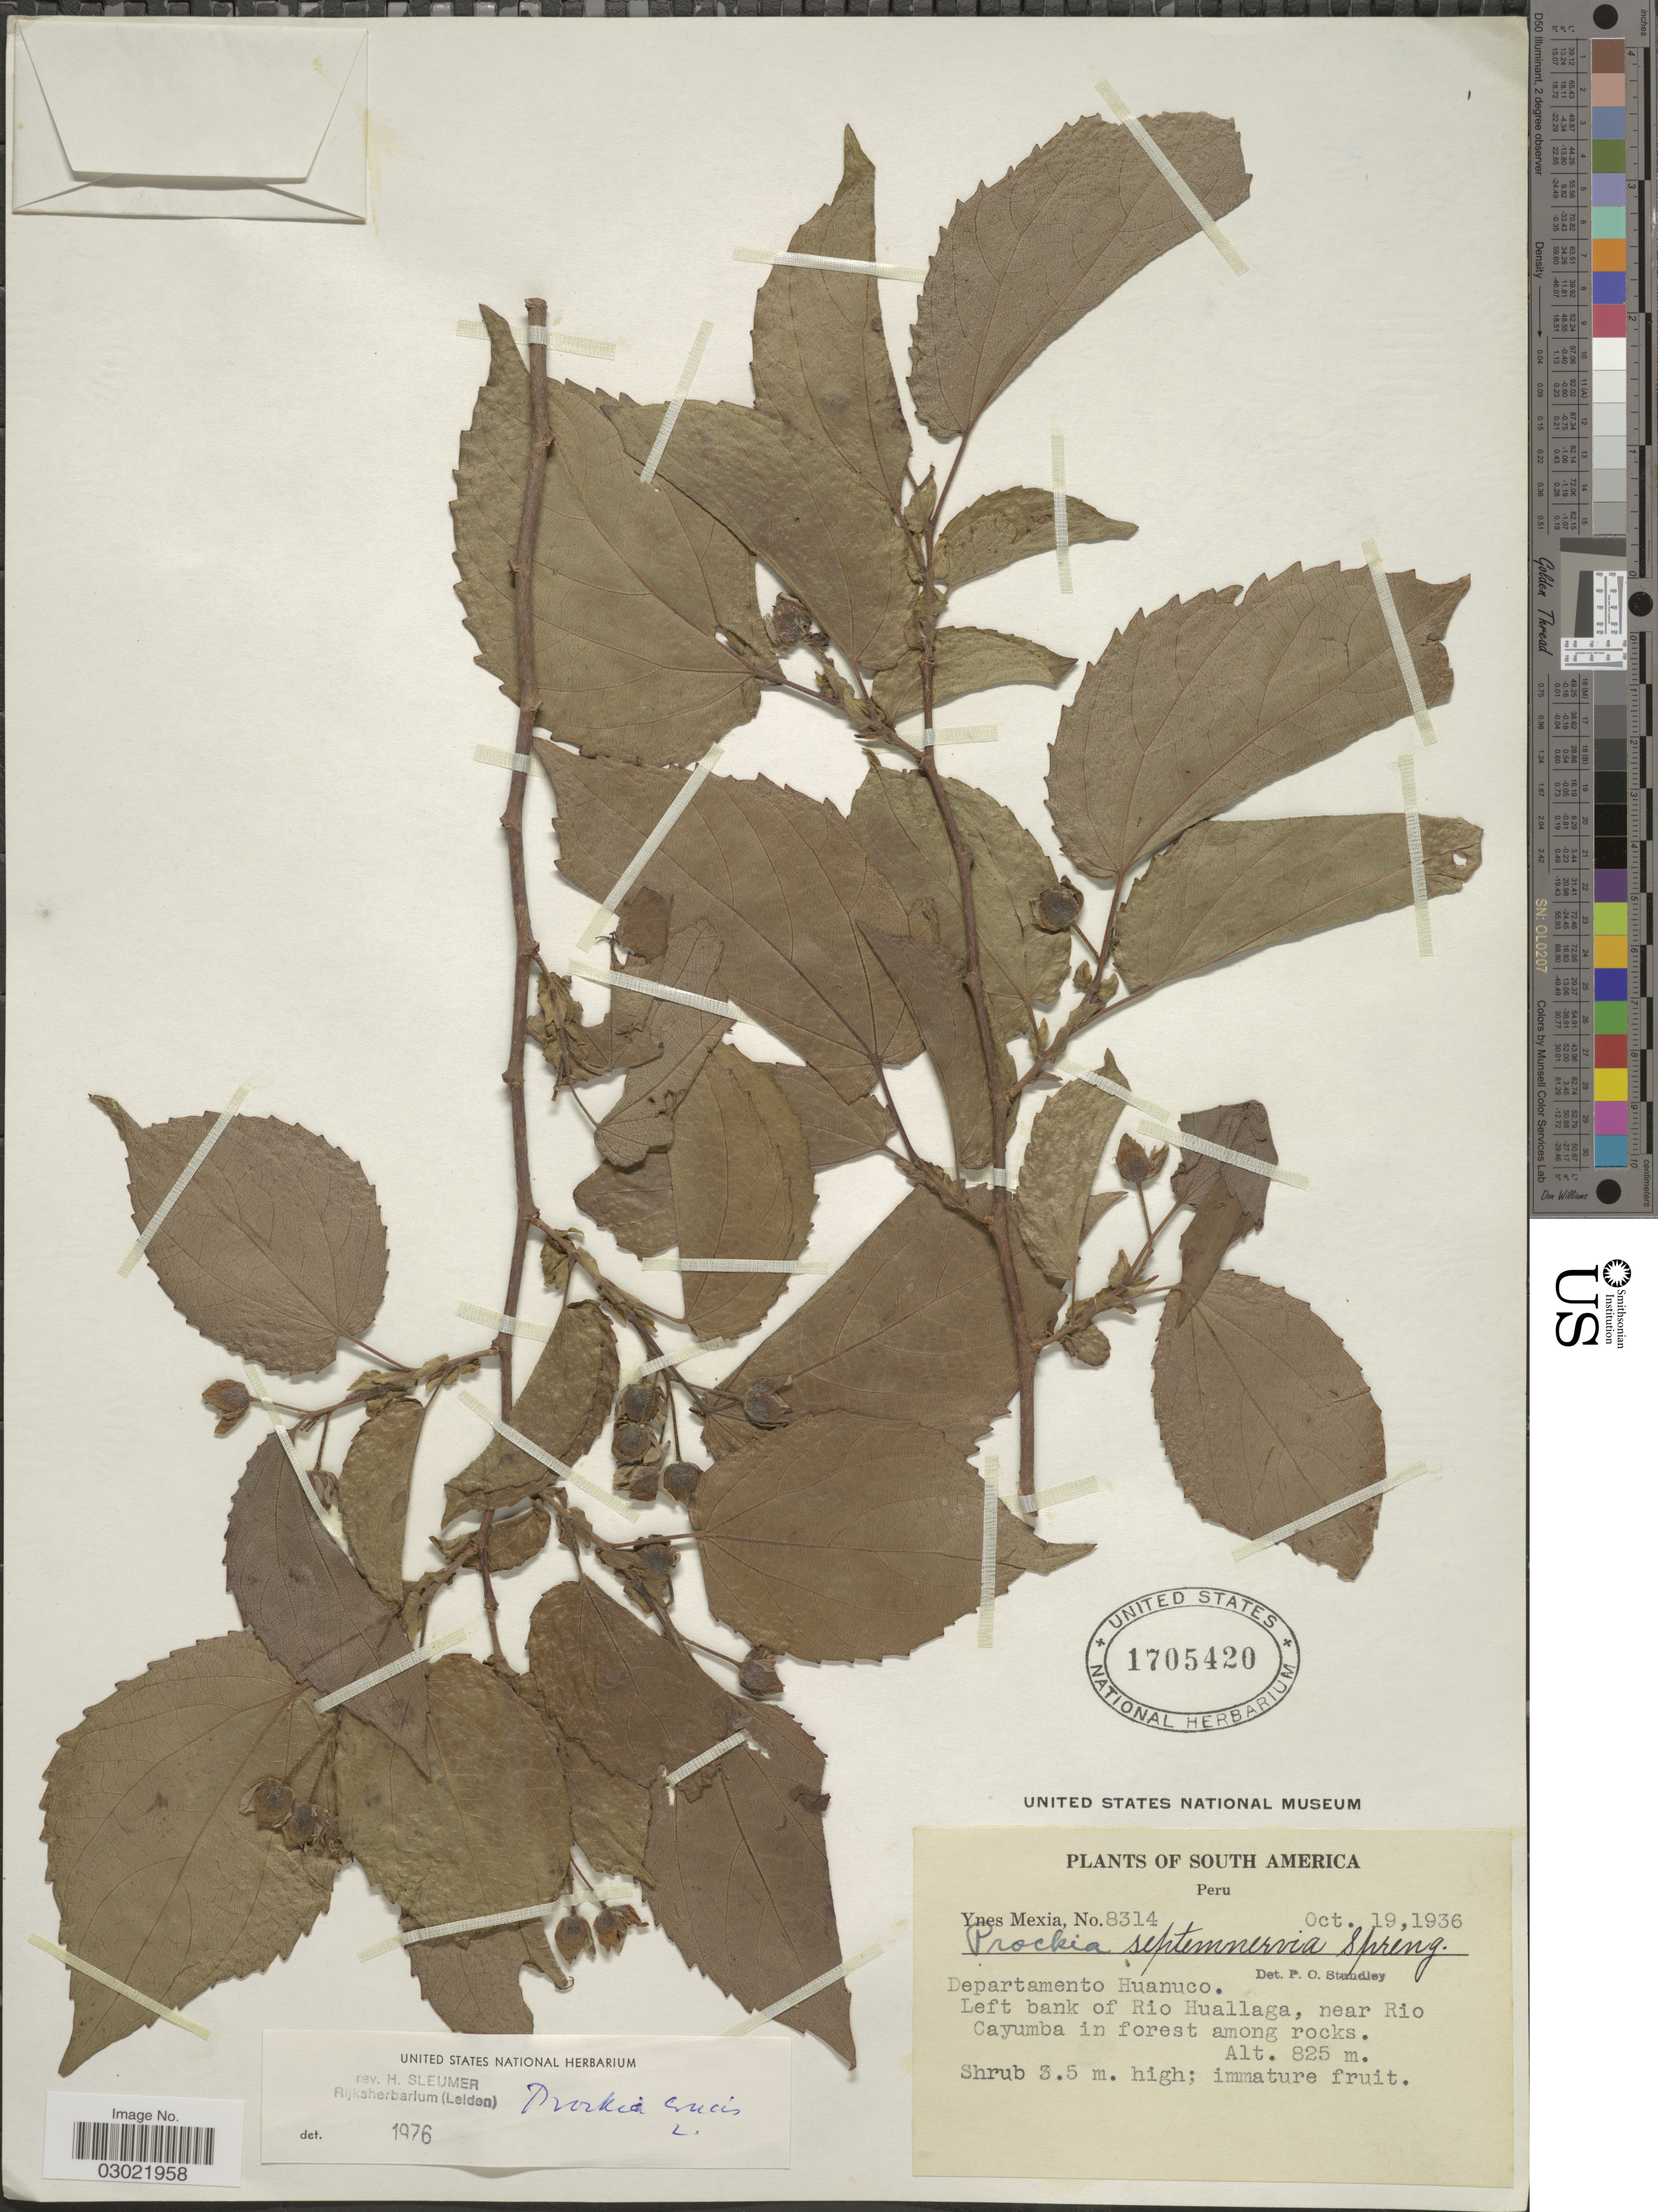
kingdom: Plantae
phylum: Tracheophyta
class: Magnoliopsida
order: Malpighiales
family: Salicaceae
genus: Prockia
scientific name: Prockia crucis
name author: P. Browne ex L.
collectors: Y. Mexia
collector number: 8314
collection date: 1936-10-19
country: Peru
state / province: Huánuco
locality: Departamento Huanuco. Left bank of Rio Huallaga, near Rio Cayumba in forest among rocks.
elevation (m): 825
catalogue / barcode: US 1705420